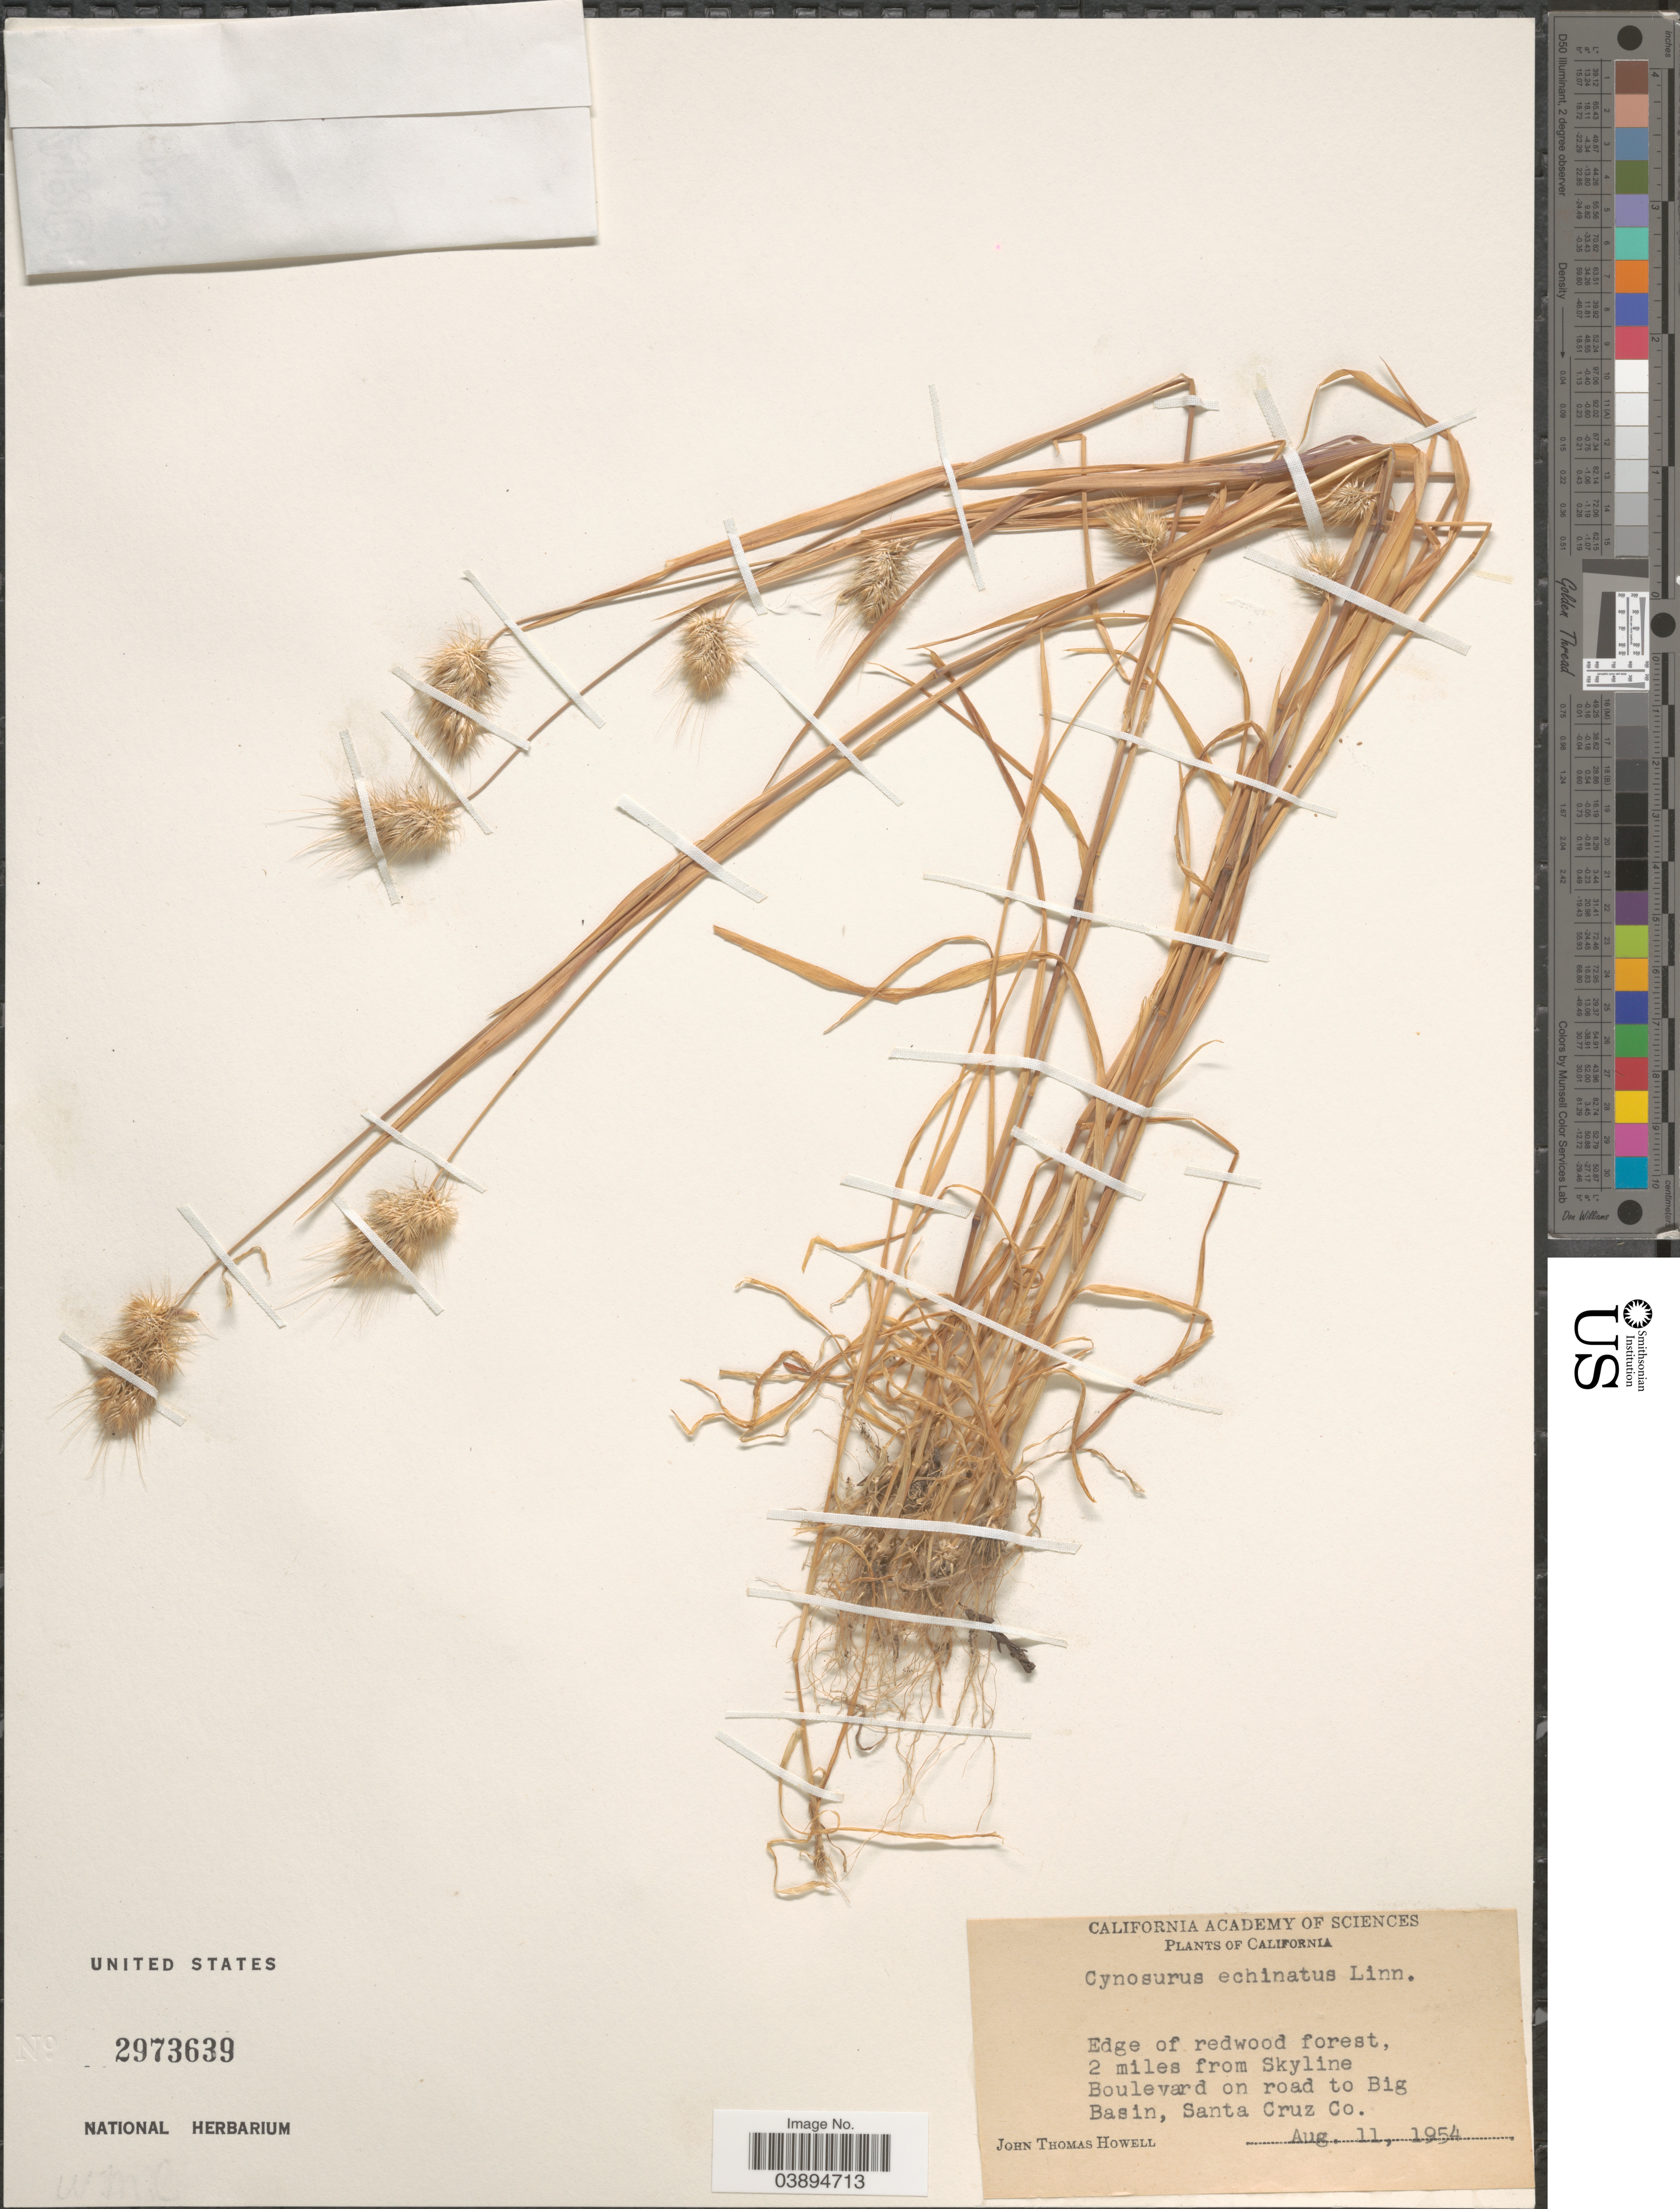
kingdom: Plantae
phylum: Tracheophyta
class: Liliopsida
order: Poales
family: Poaceae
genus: Cynosurus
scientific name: Cynosurus echinatus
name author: L.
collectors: J. T. Howell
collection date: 1954-08-11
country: United States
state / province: California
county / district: Santa Cruz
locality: Edge of redwood forest, 2 miles from Skyline Boulevard on road to Big Basin, Santa Cruz Co.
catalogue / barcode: US 2973639